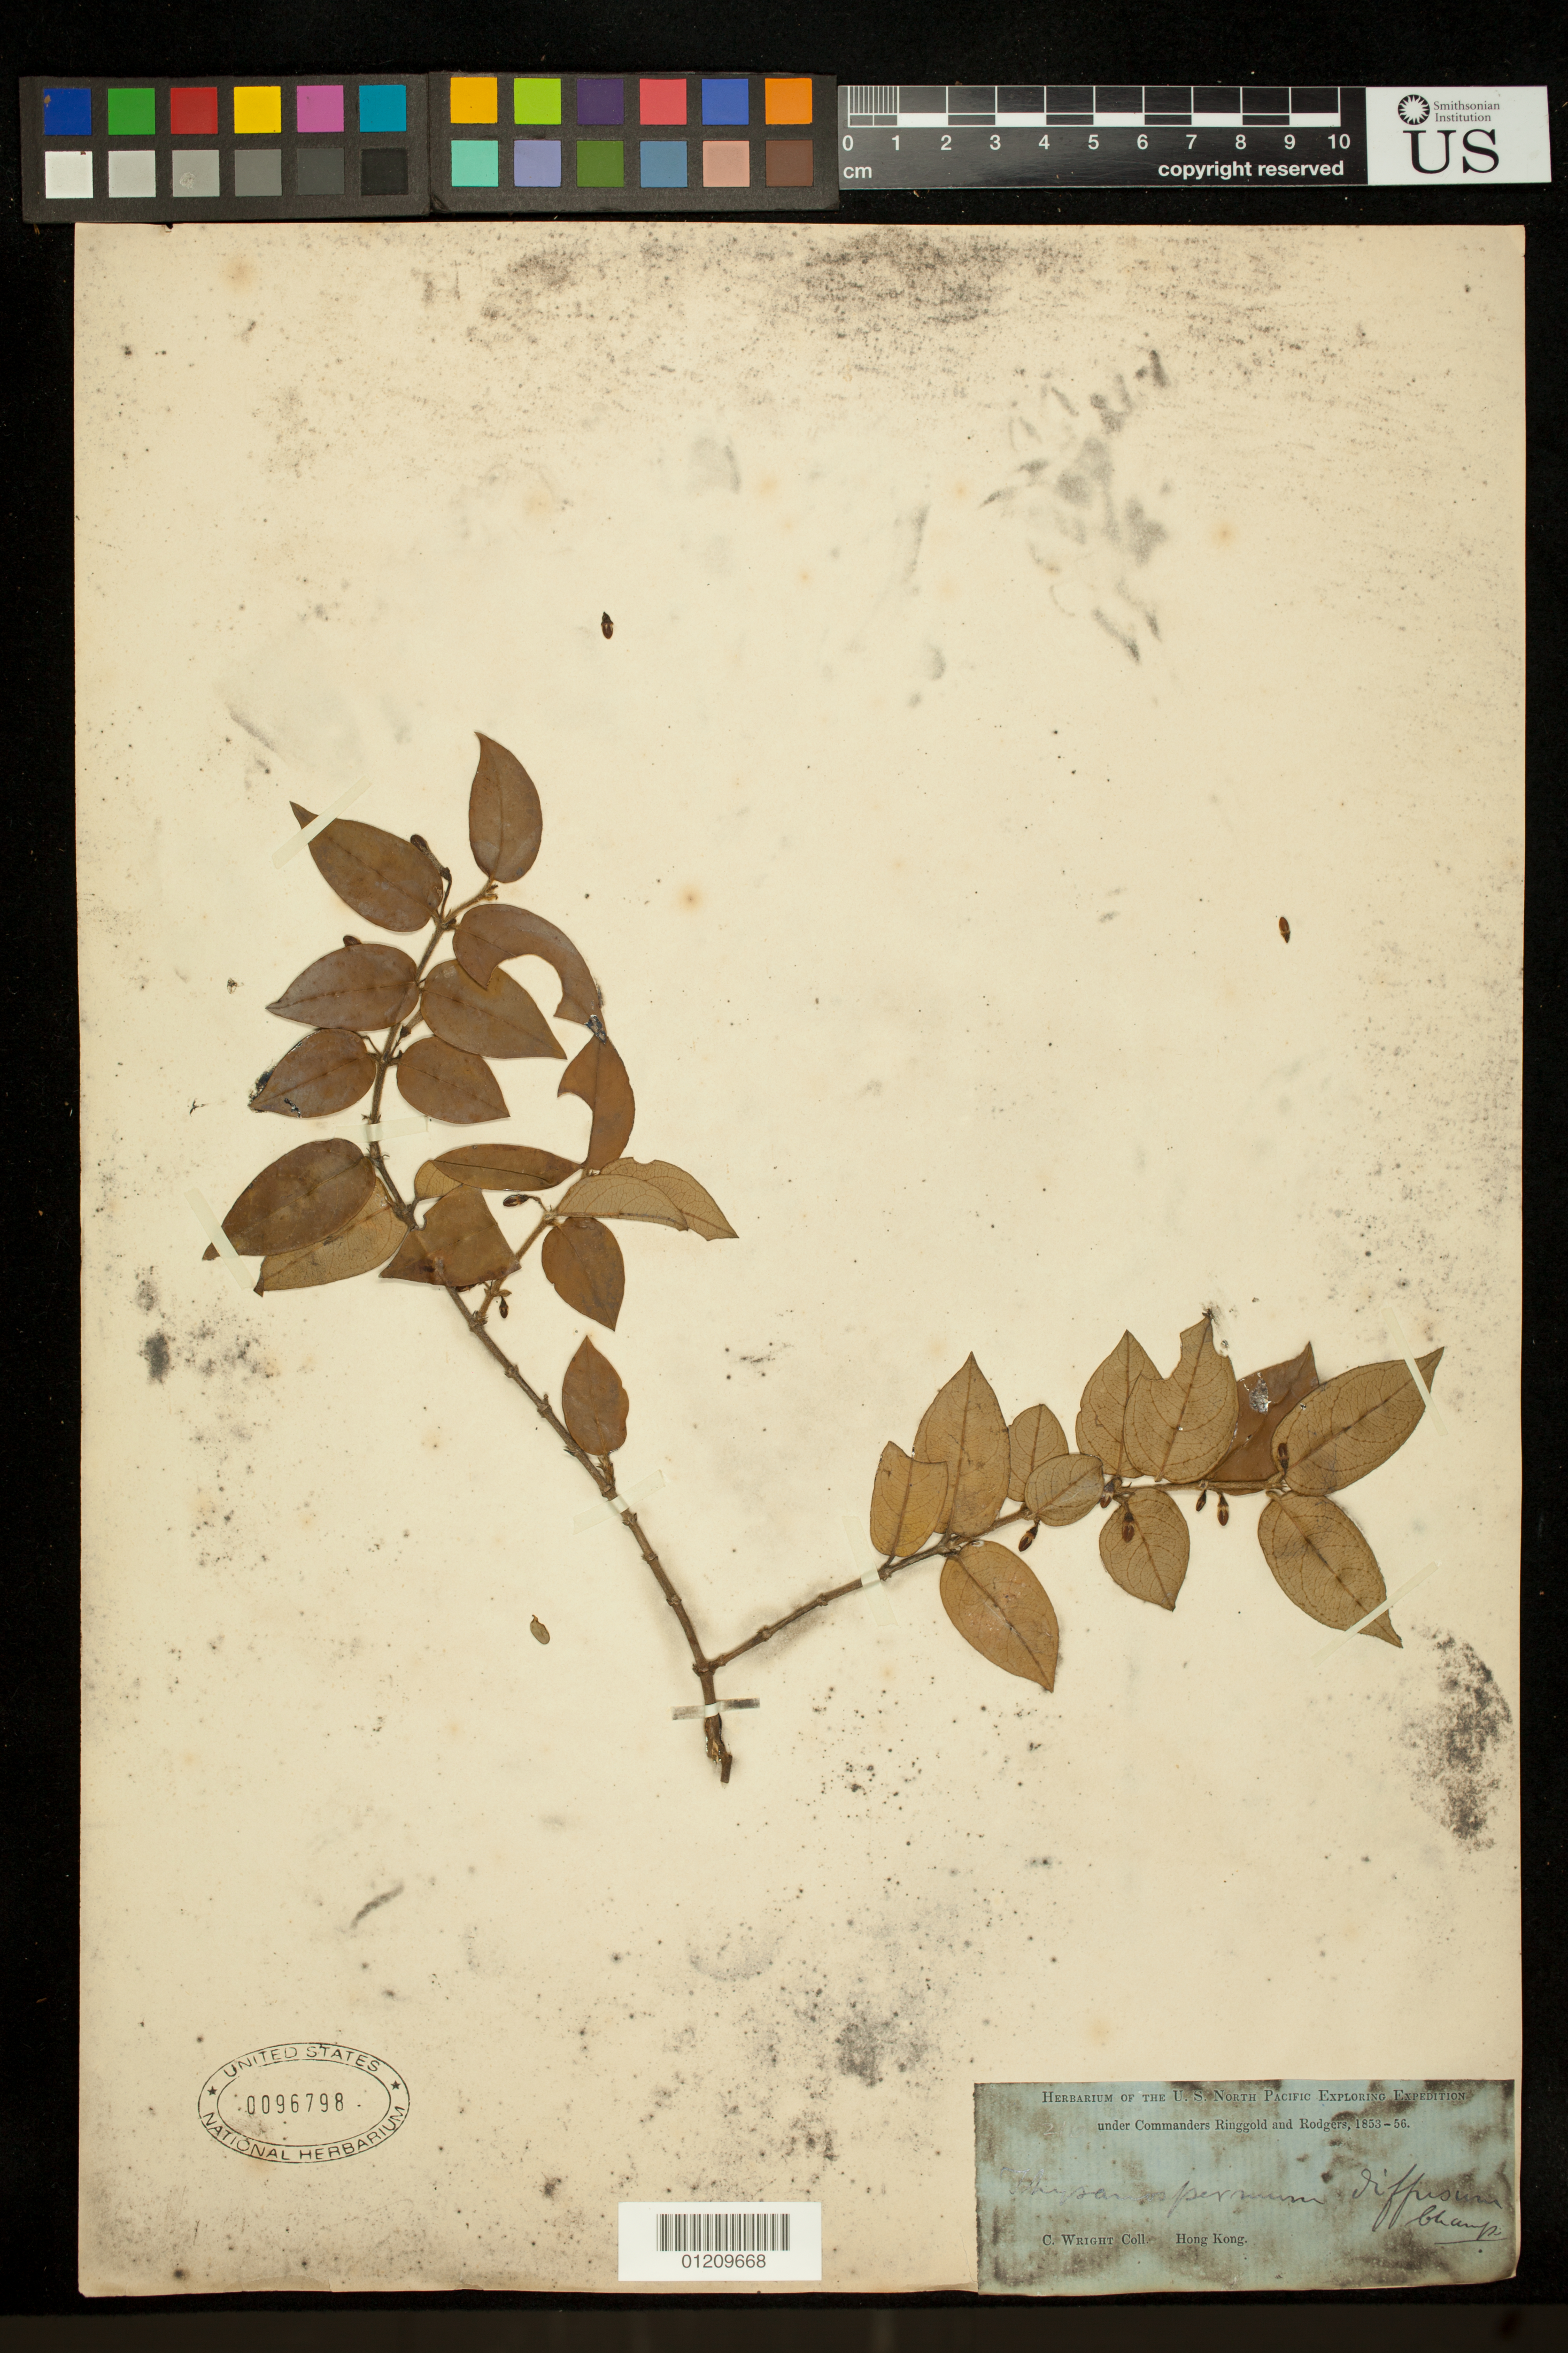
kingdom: Plantae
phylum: Tracheophyta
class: Magnoliopsida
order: Gentianales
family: Rubiaceae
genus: Coptosapelta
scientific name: Coptosapelta diffusa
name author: (Champ. ex Benth.) Steenis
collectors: C. Wright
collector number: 216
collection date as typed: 1853 to -- -- 1856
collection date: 1853/1856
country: China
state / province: Hong Kong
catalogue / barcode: US 96798